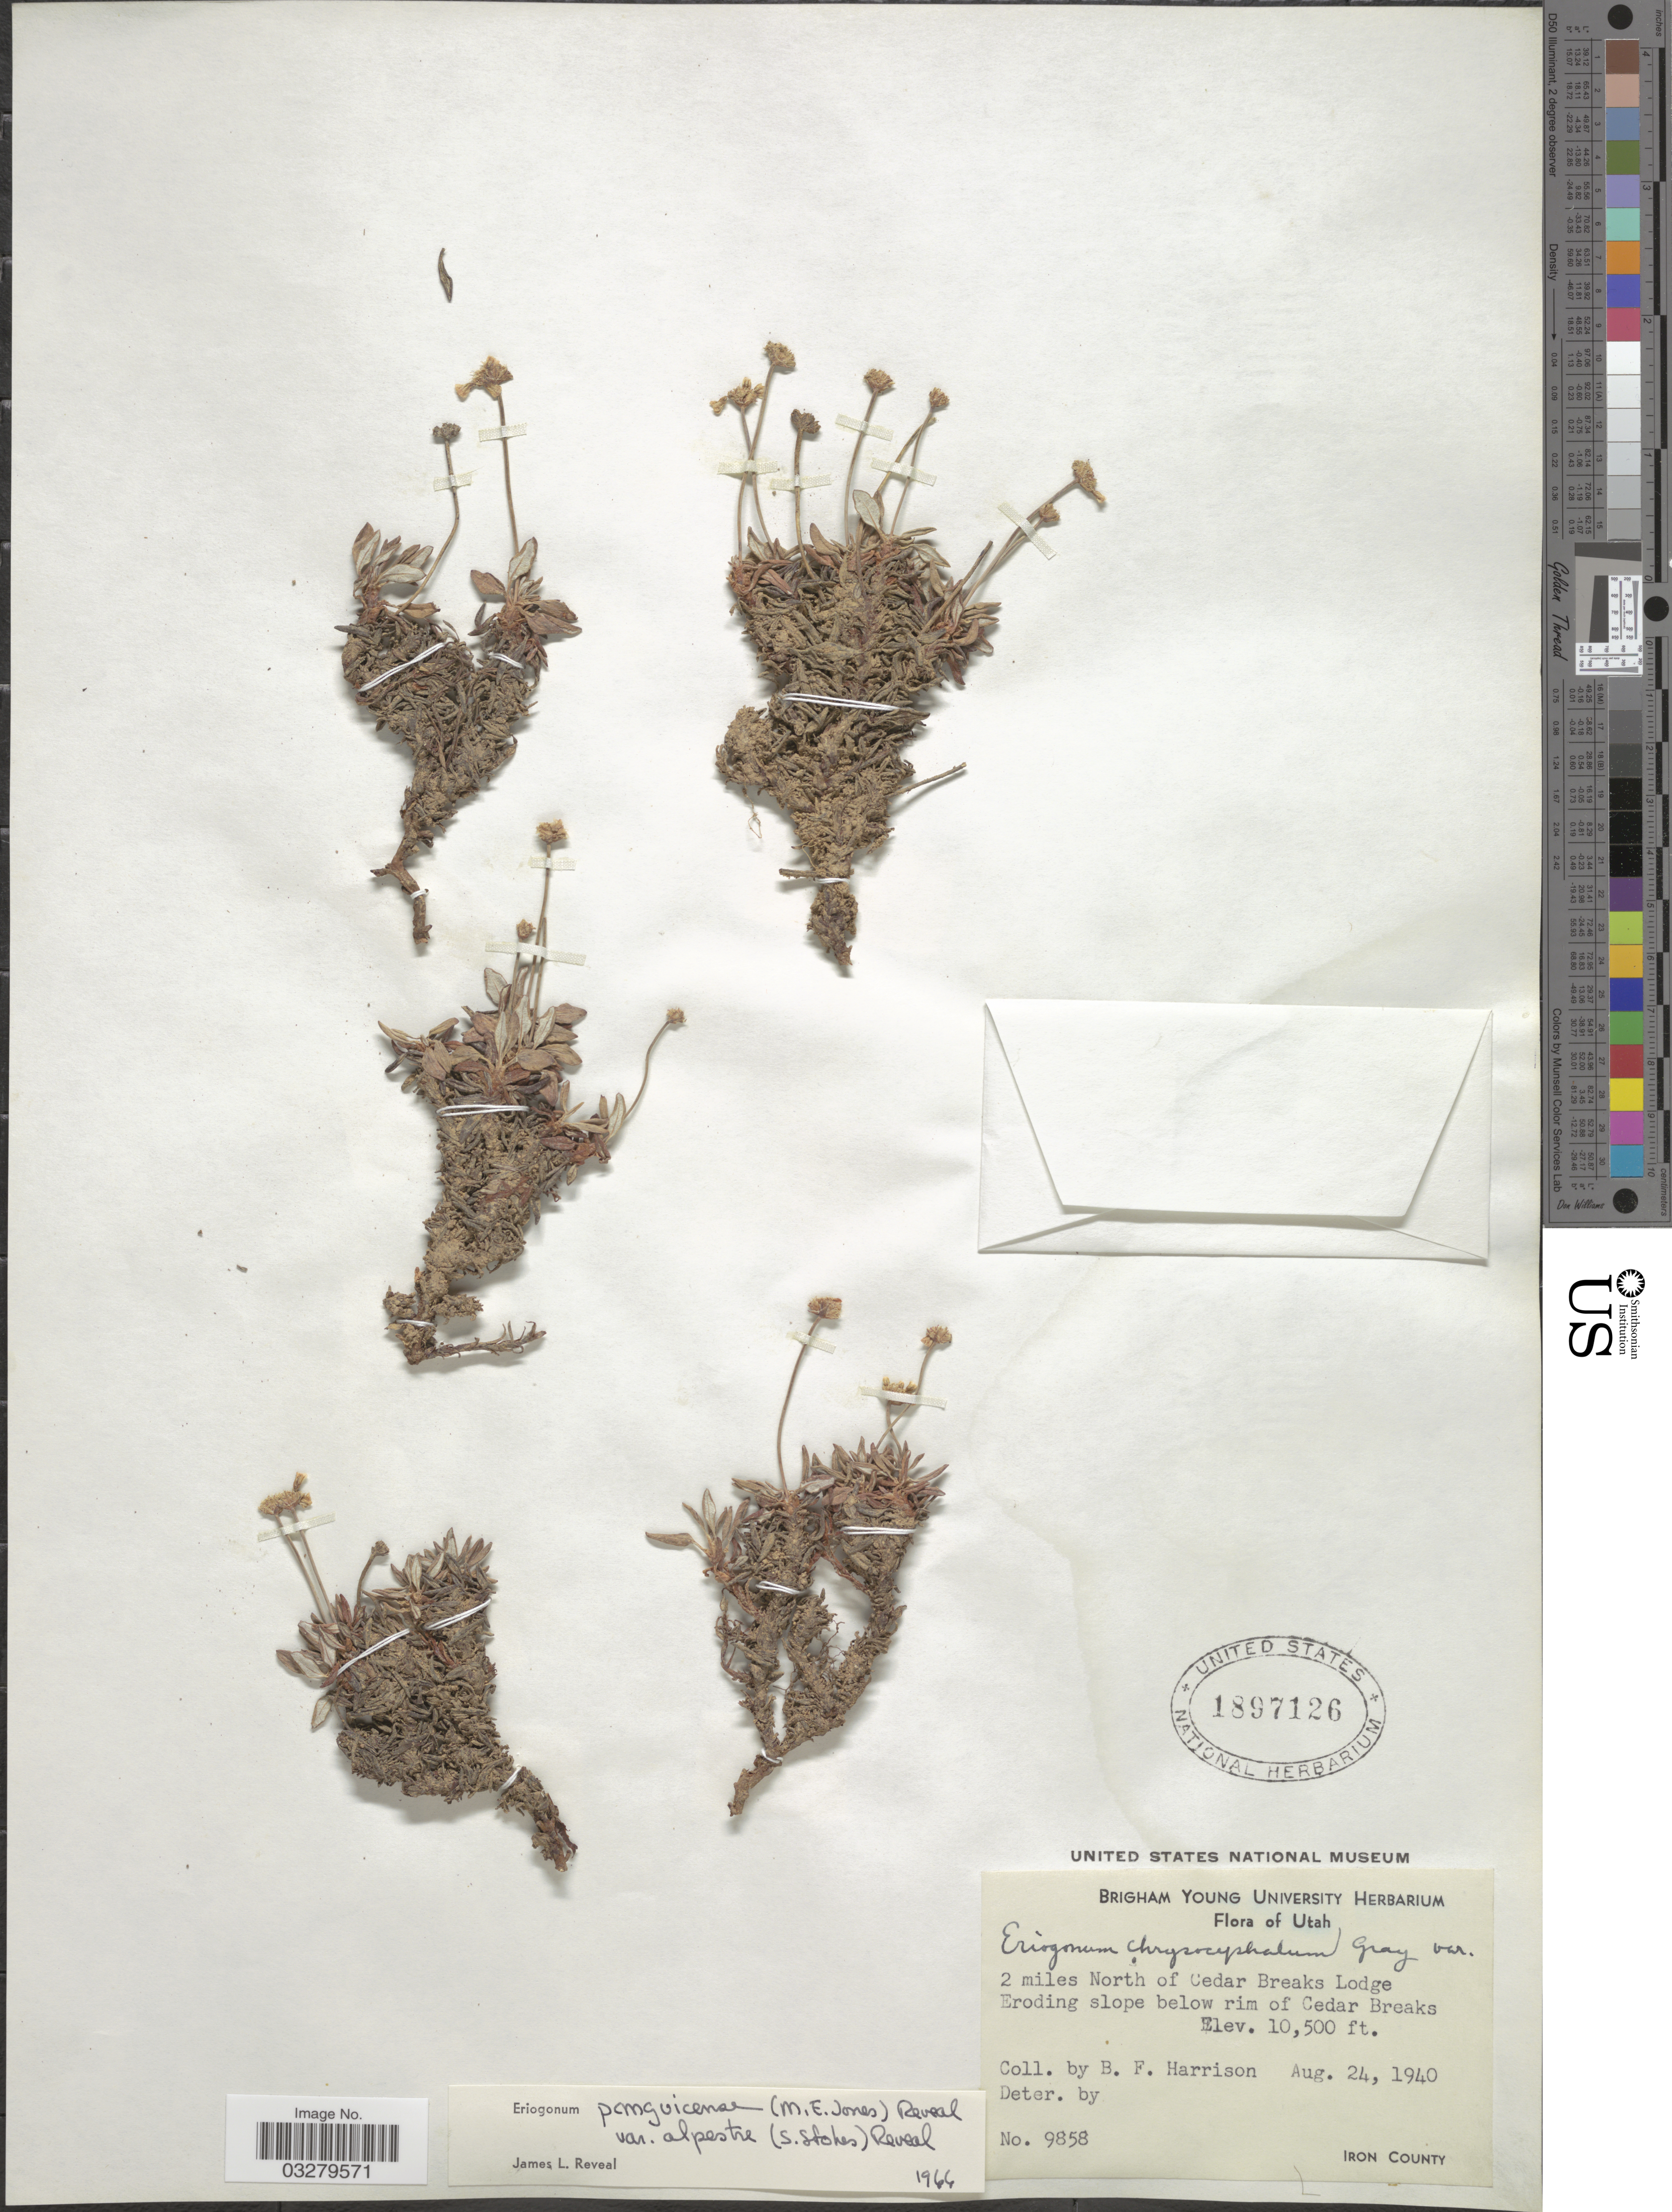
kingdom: Plantae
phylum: Tracheophyta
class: Magnoliopsida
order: Caryophyllales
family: Polygonaceae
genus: Eriogonum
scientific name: Eriogonum panguicense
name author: (M.E. Jones) Reveal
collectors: B. F. Harrison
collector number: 9858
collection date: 1940-08-24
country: United States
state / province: Utah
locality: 2 miles North of Cedar Breaks Lodge Eroding slope below rim of Cedar Breaks. Iron County.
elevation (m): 3200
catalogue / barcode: US 1897126